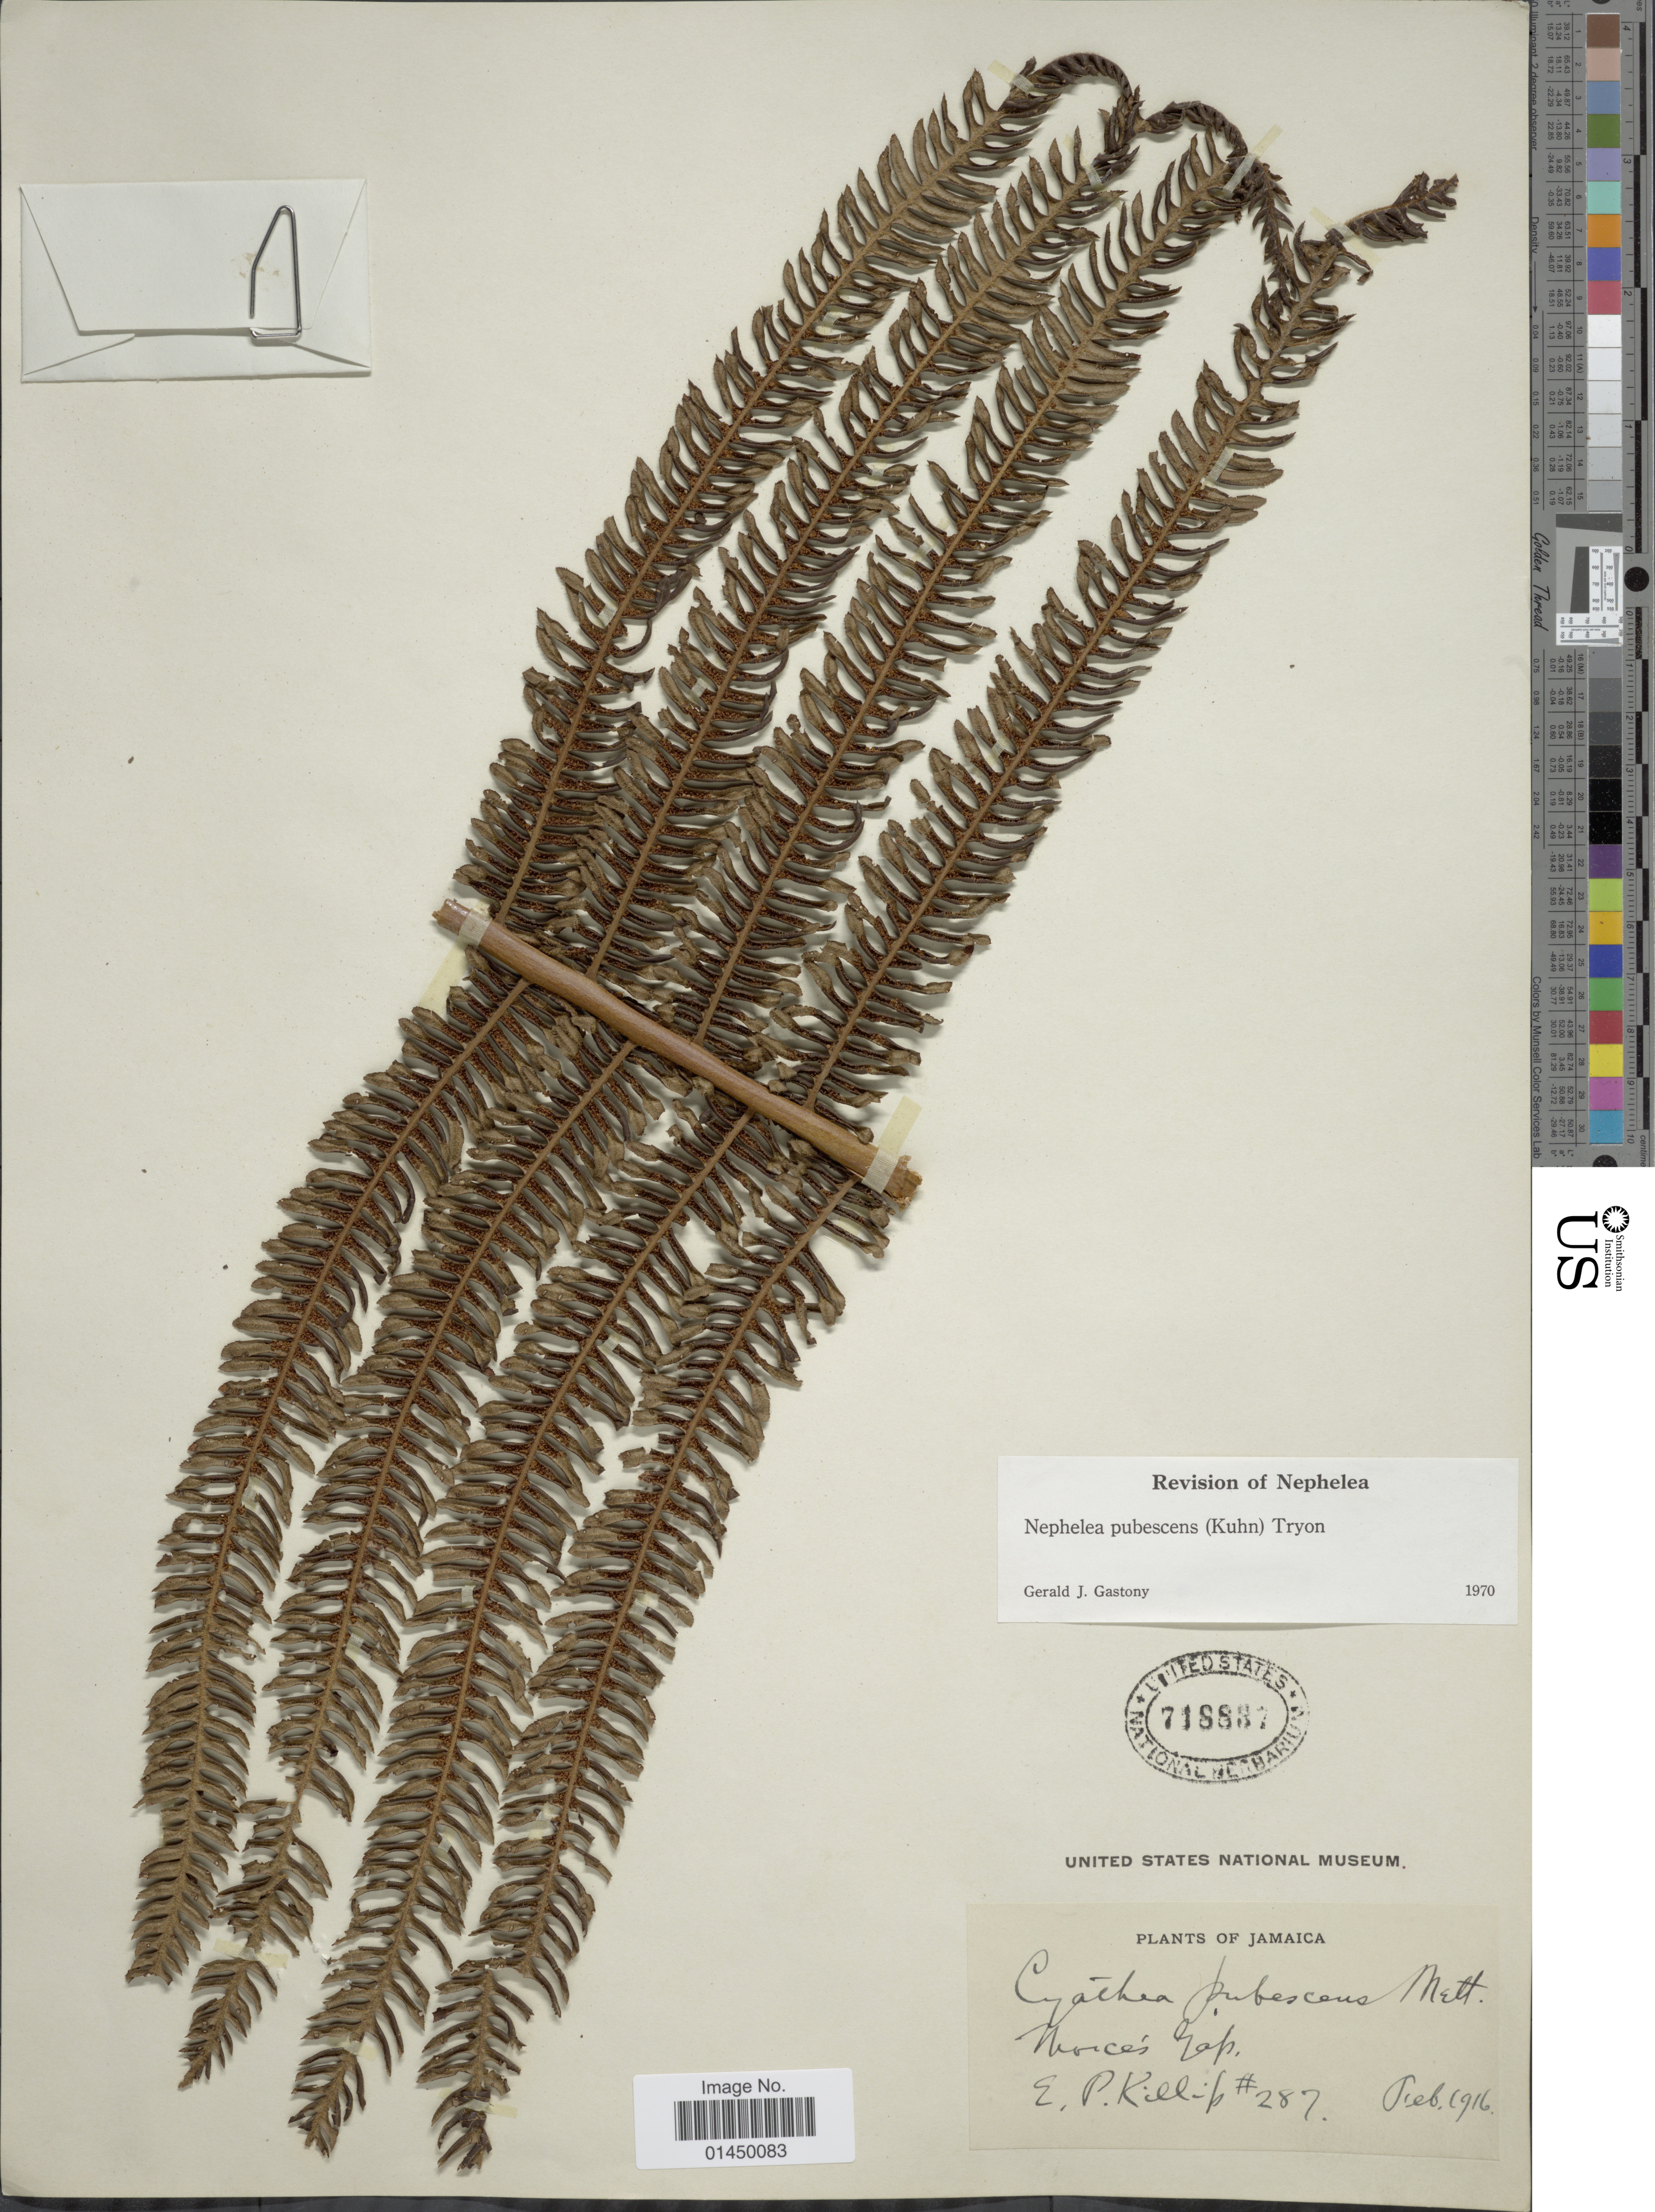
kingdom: Plantae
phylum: Tracheophyta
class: Polypodiopsida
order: Cyatheales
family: Cyatheaceae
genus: Cyathea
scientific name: Cyathea bipinnatifida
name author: (Baker) Domin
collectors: E. P. Killip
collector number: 287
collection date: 1916-02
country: Jamaica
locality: Morce's Gap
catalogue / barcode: US 718837